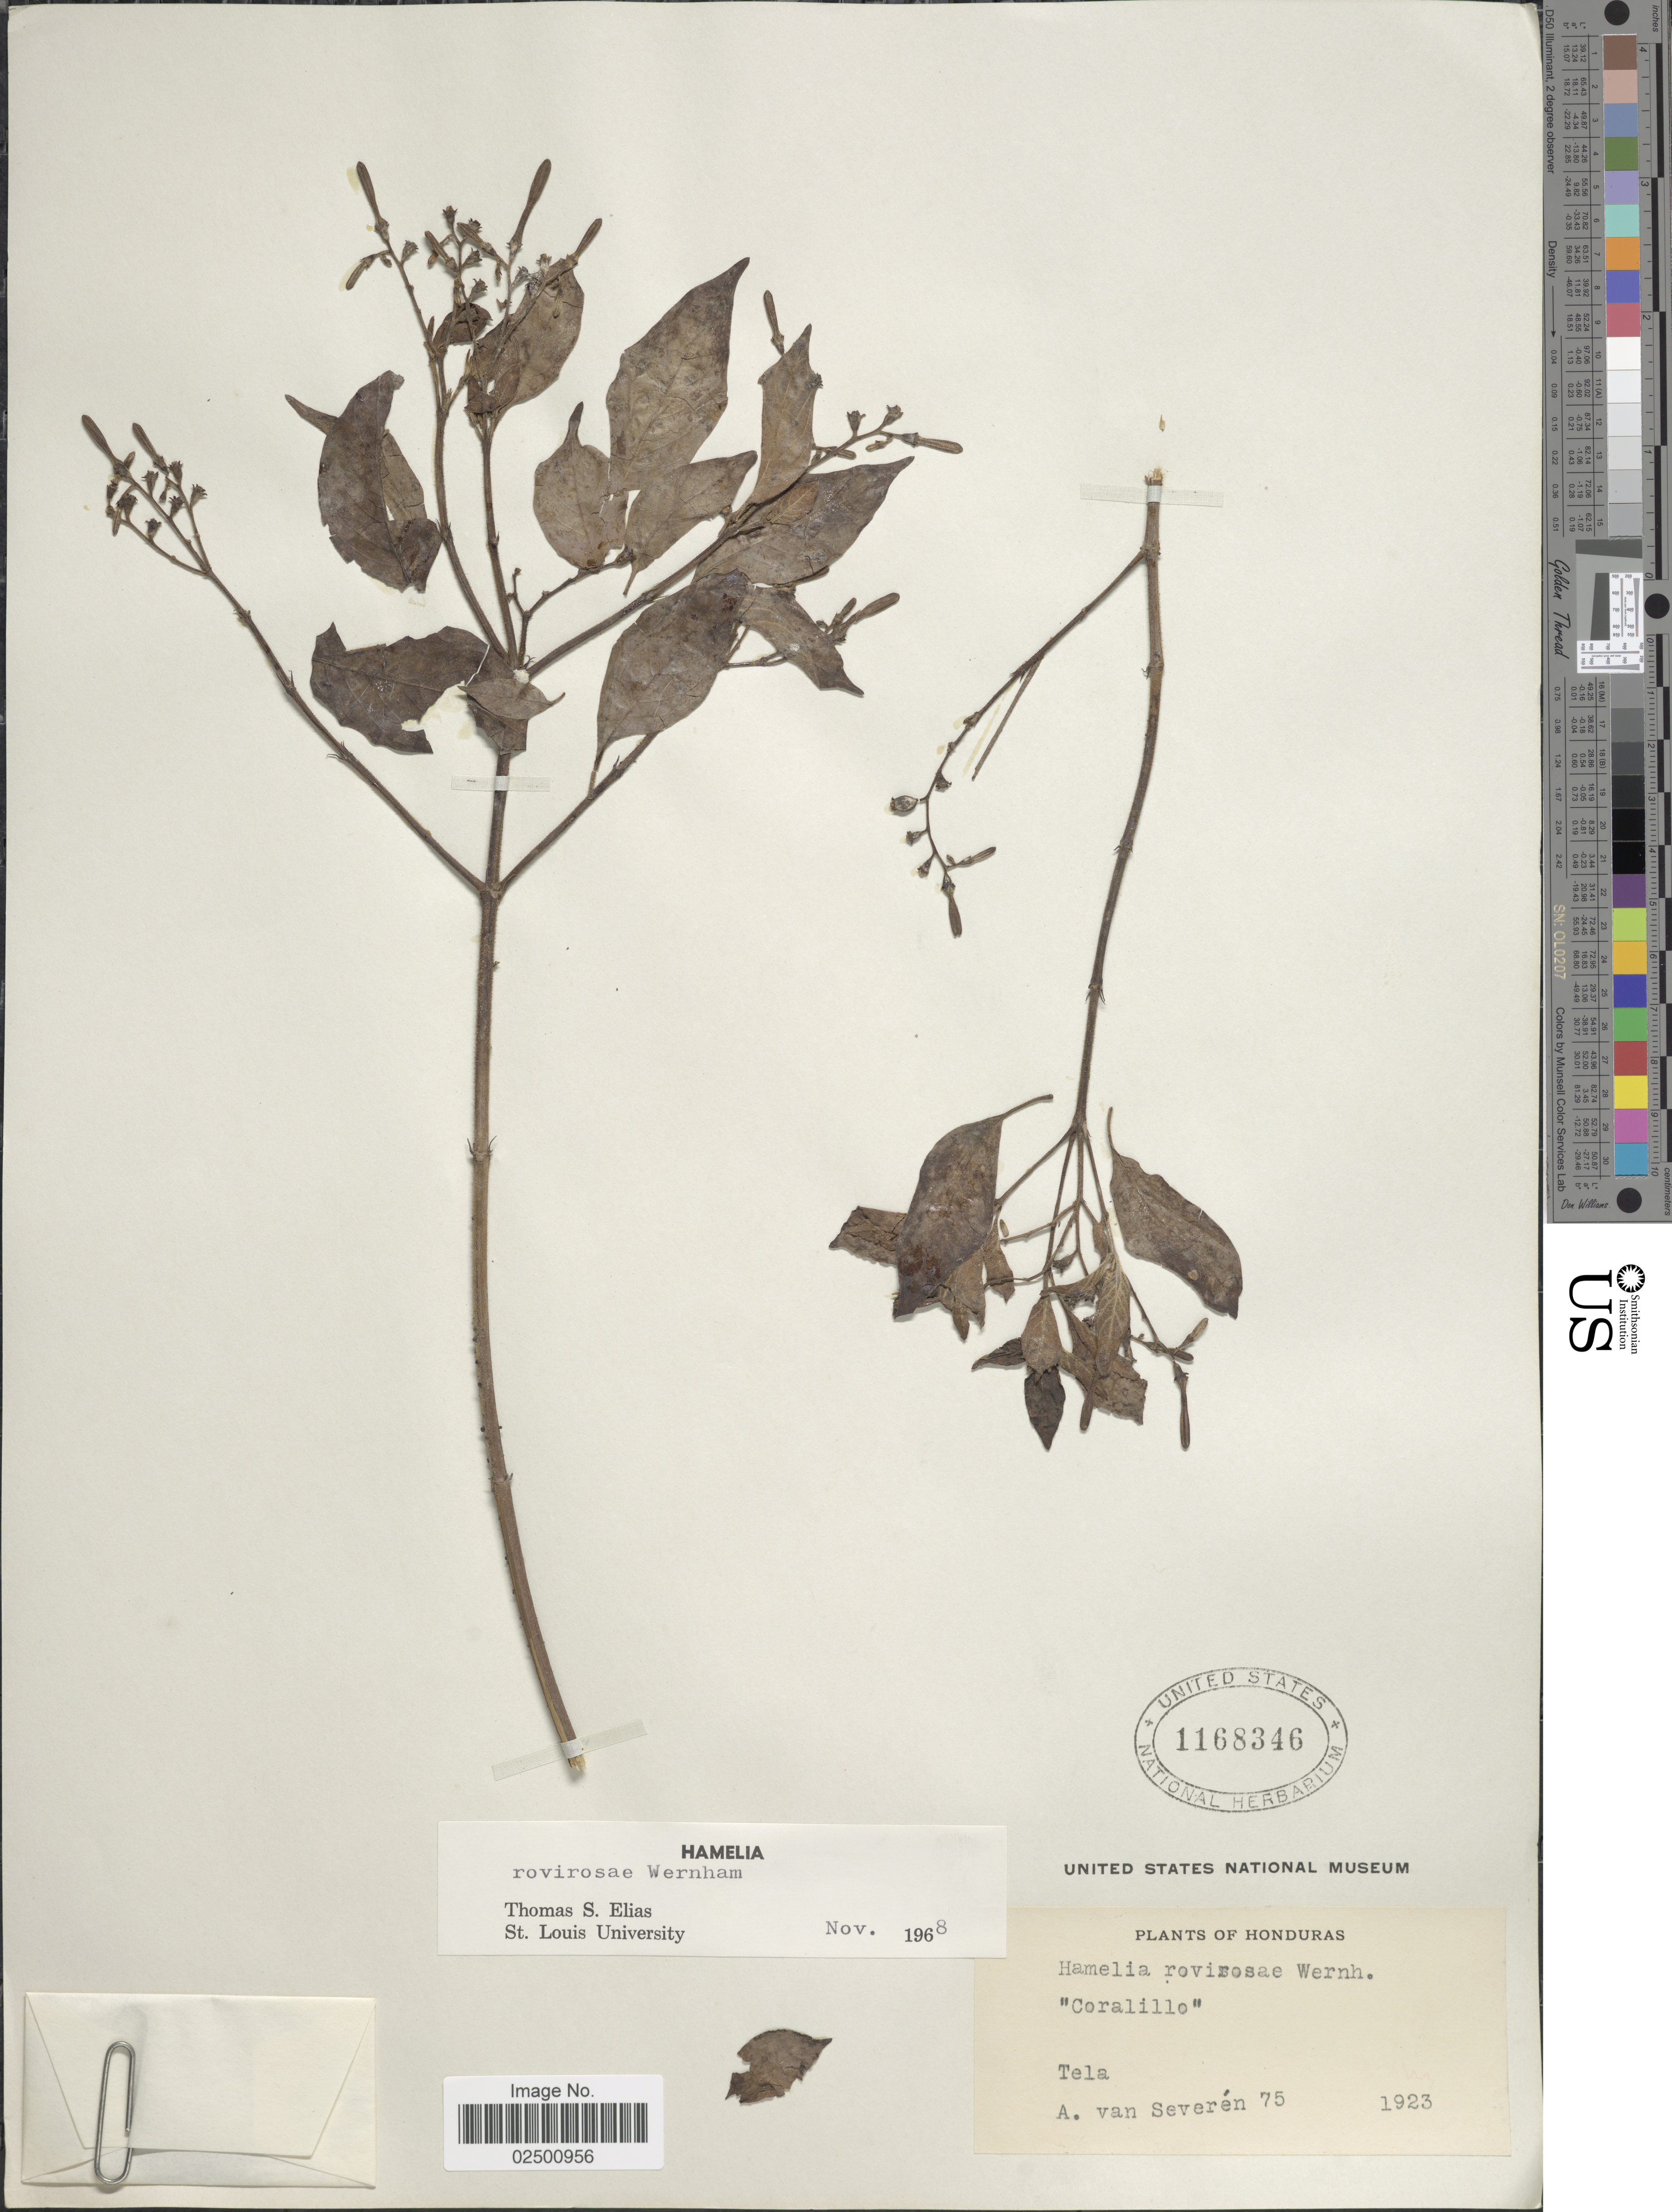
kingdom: Plantae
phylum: Tracheophyta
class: Magnoliopsida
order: Gentianales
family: Rubiaceae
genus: Hamelia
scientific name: Hamelia rovirosae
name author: Wernham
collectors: A. Van Severen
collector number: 75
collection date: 1923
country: Honduras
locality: Tela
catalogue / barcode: US 1168346